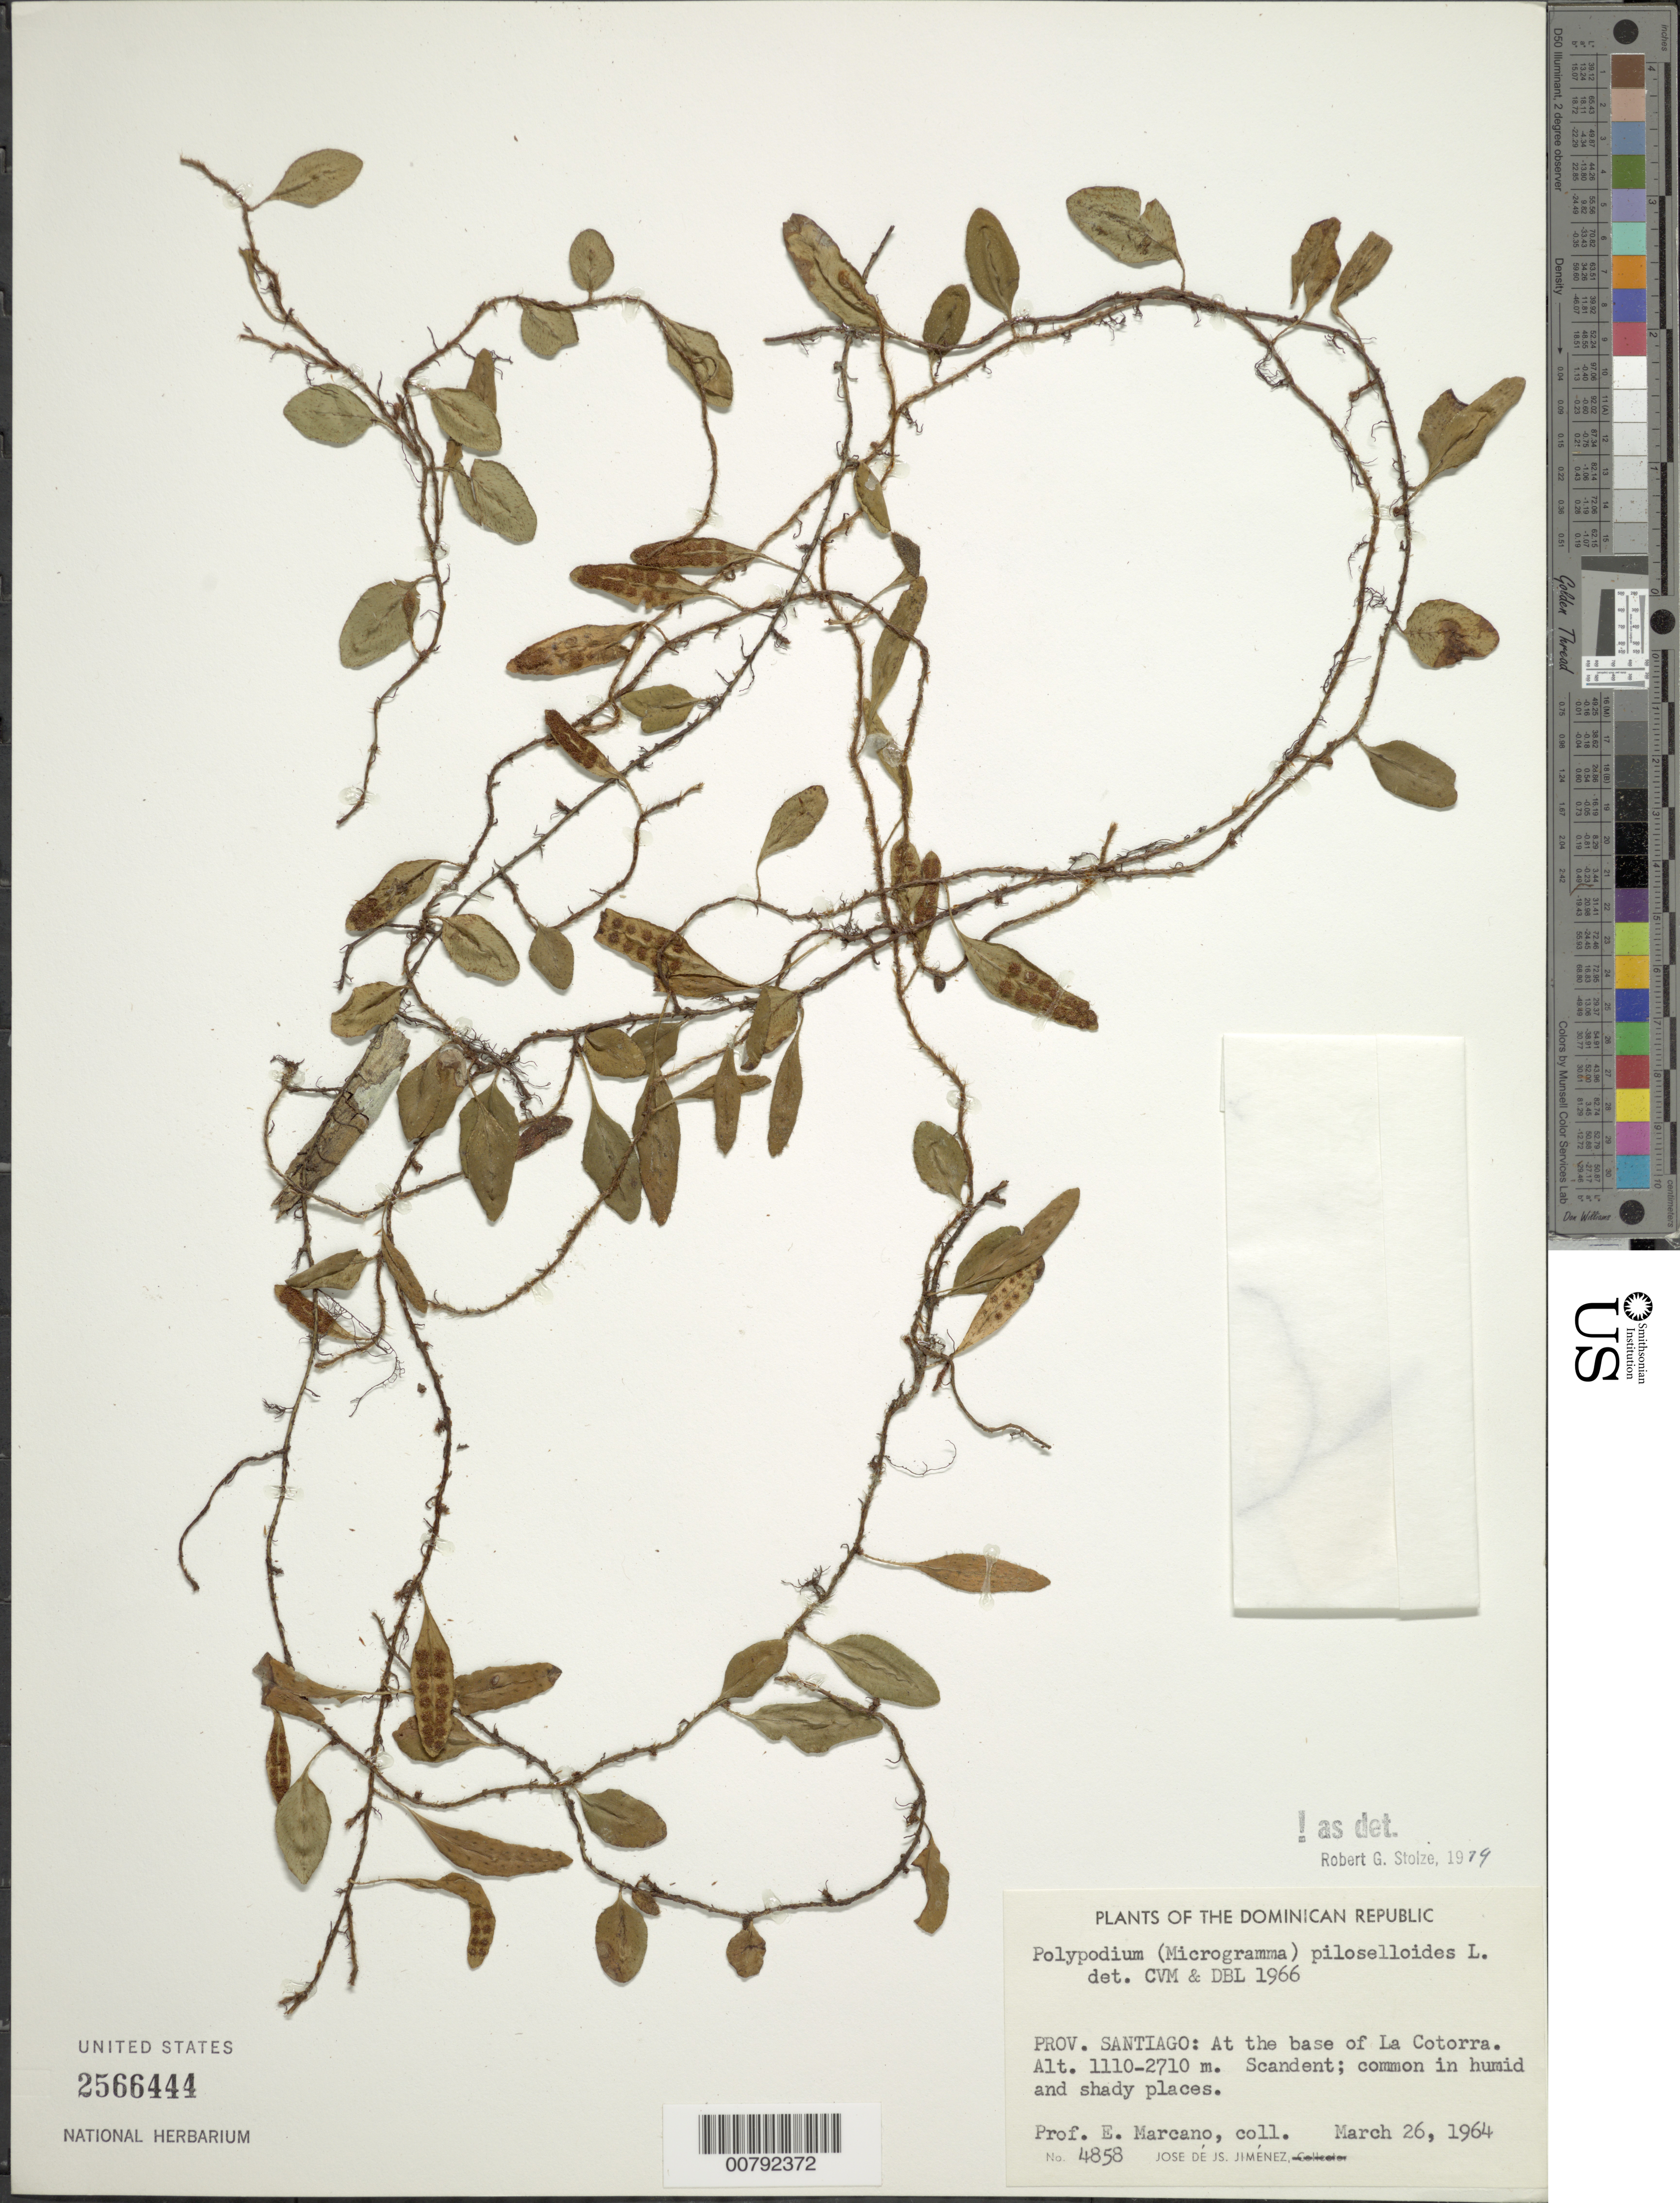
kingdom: Plantae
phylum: Tracheophyta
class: Polypodiopsida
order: Polypodiales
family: Polypodiaceae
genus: Microgramma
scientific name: Microgramma piloselloides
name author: (L.) Copel.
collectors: E. J. Marcano F.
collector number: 4858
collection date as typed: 26 Mar 1964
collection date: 1964-03-26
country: Dominican Republic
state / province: Santiago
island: Hispaniola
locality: La Cotorra, at base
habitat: Humid and shady places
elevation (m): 1110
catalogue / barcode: US 2566444